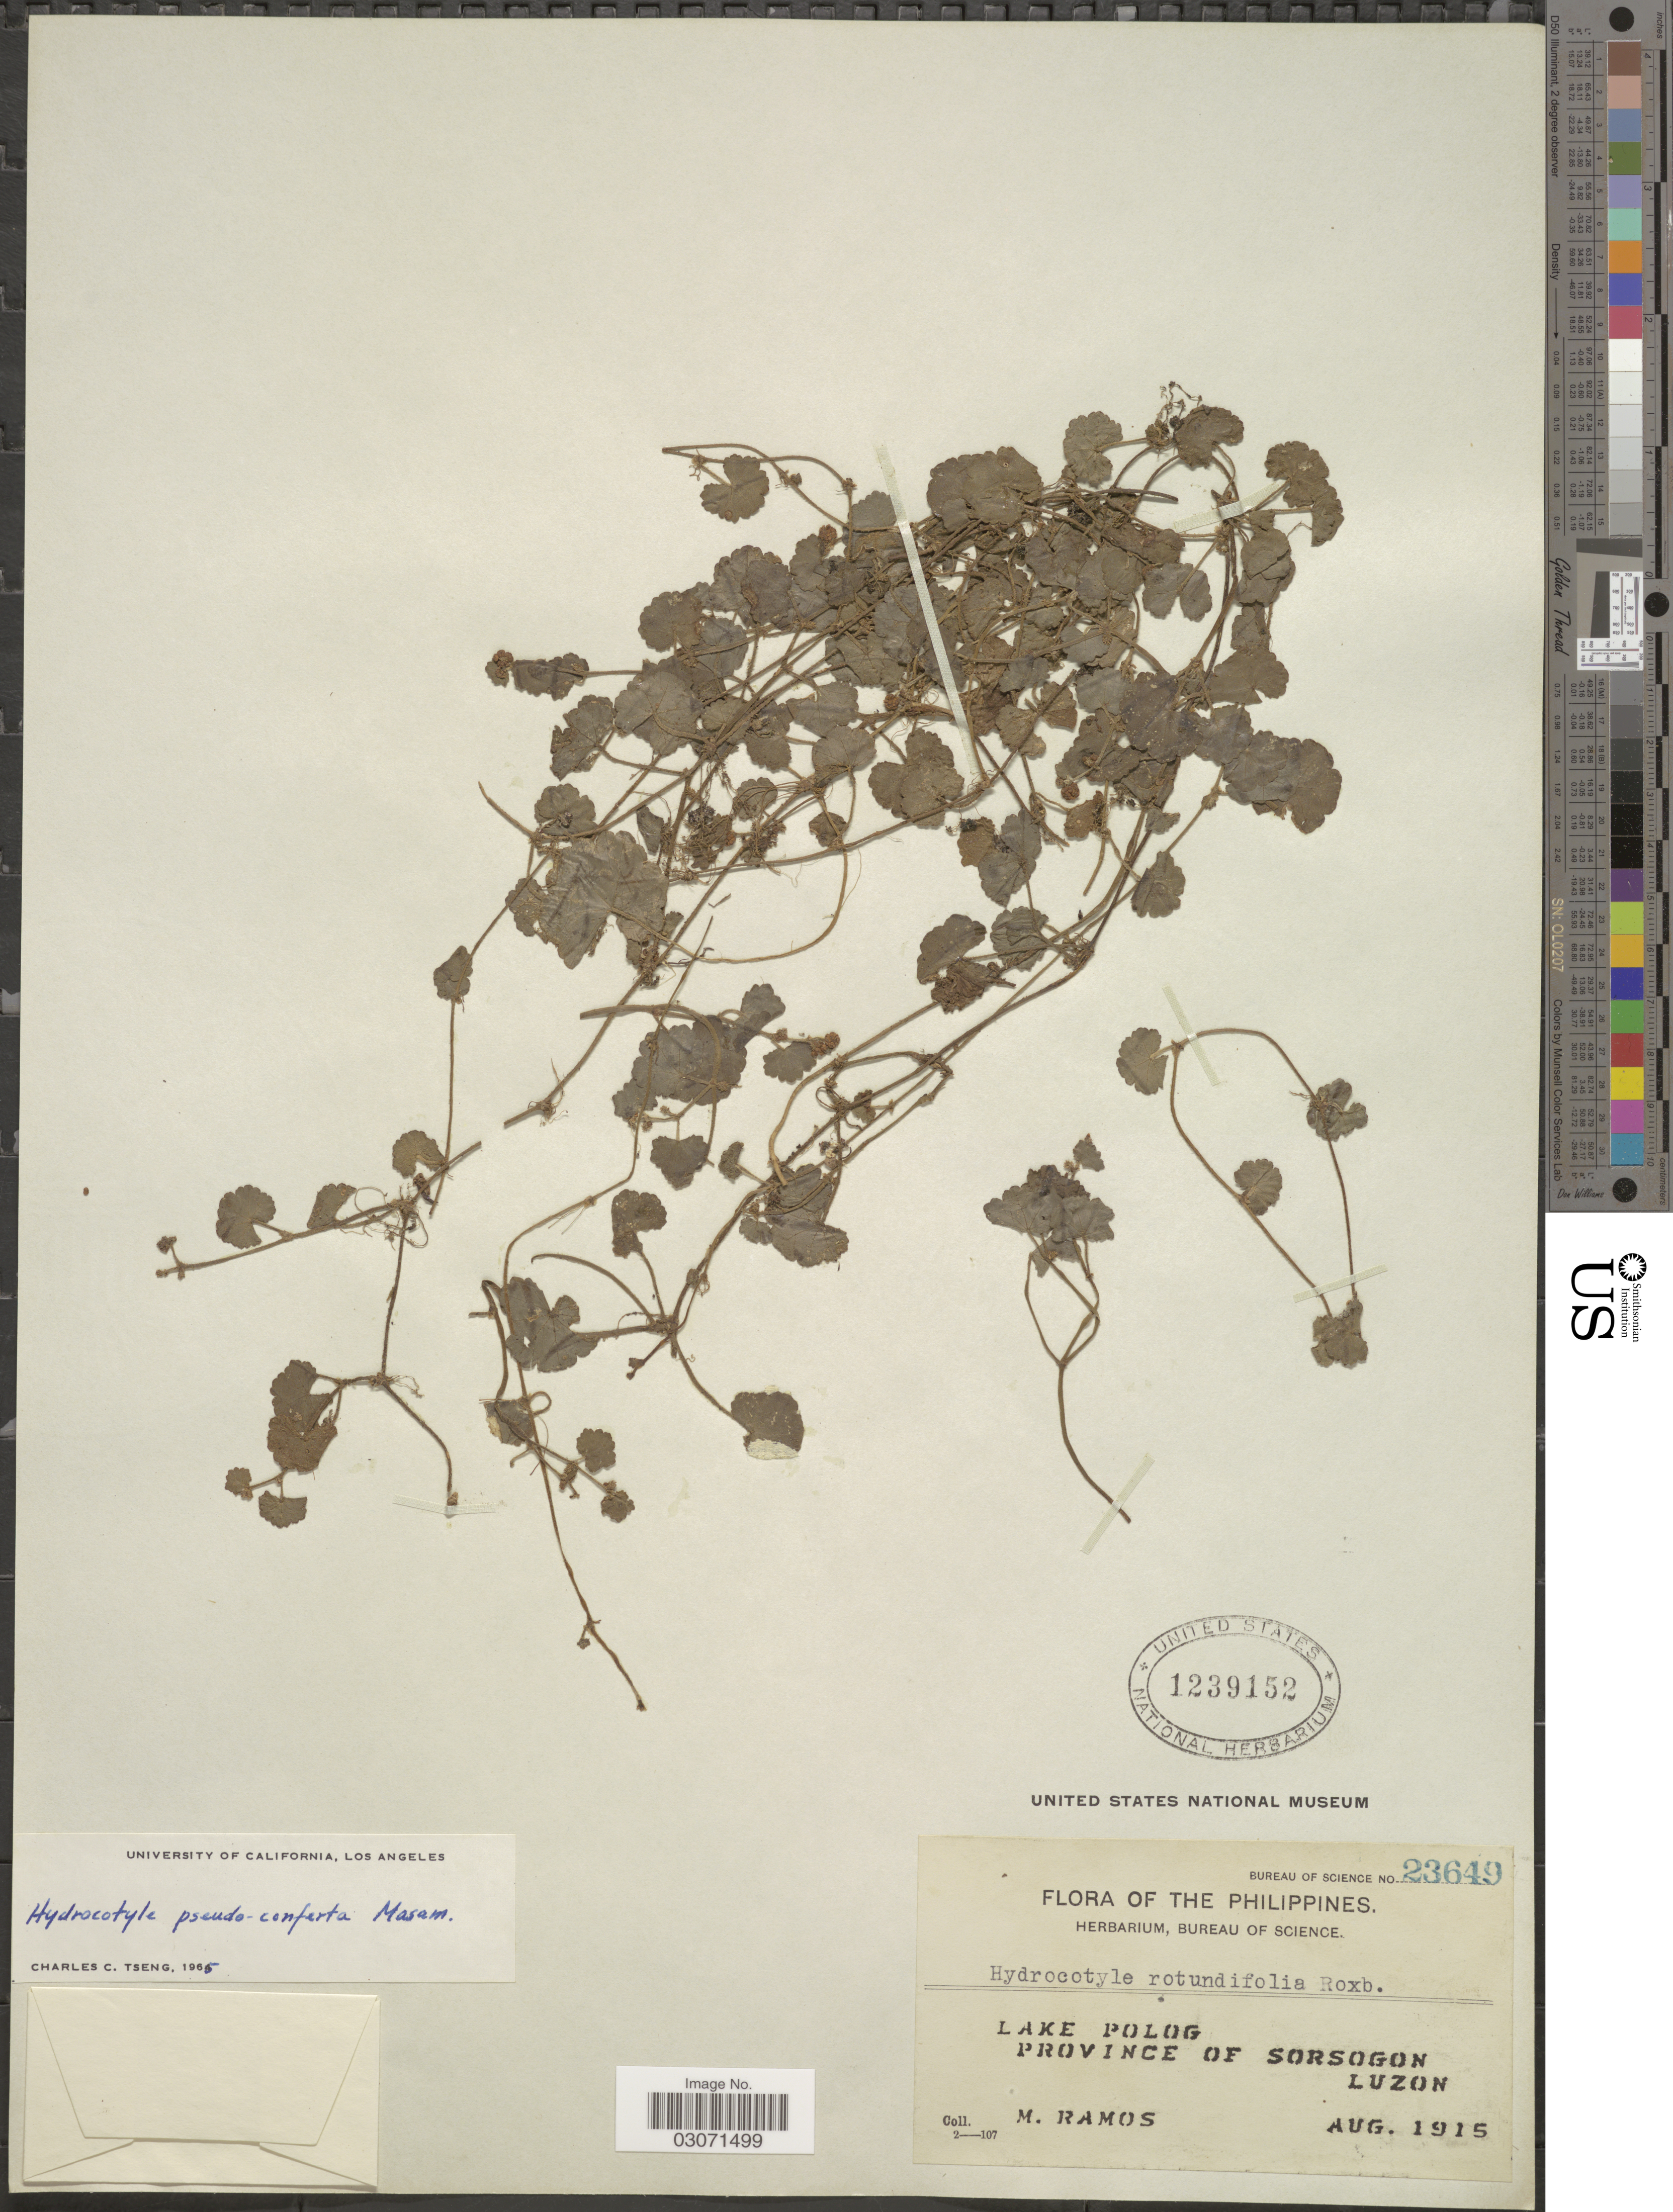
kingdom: Plantae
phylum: Tracheophyta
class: Magnoliopsida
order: Apiales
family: Araliaceae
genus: Hydrocotyle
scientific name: Hydrocotyle pseudoconferta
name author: Masam.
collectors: M. Ramos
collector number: Bureau of Science 23649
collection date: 1915-08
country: Philippines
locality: Lake Polog. Province of Sorsogon. Luzon.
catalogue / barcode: US 1239152